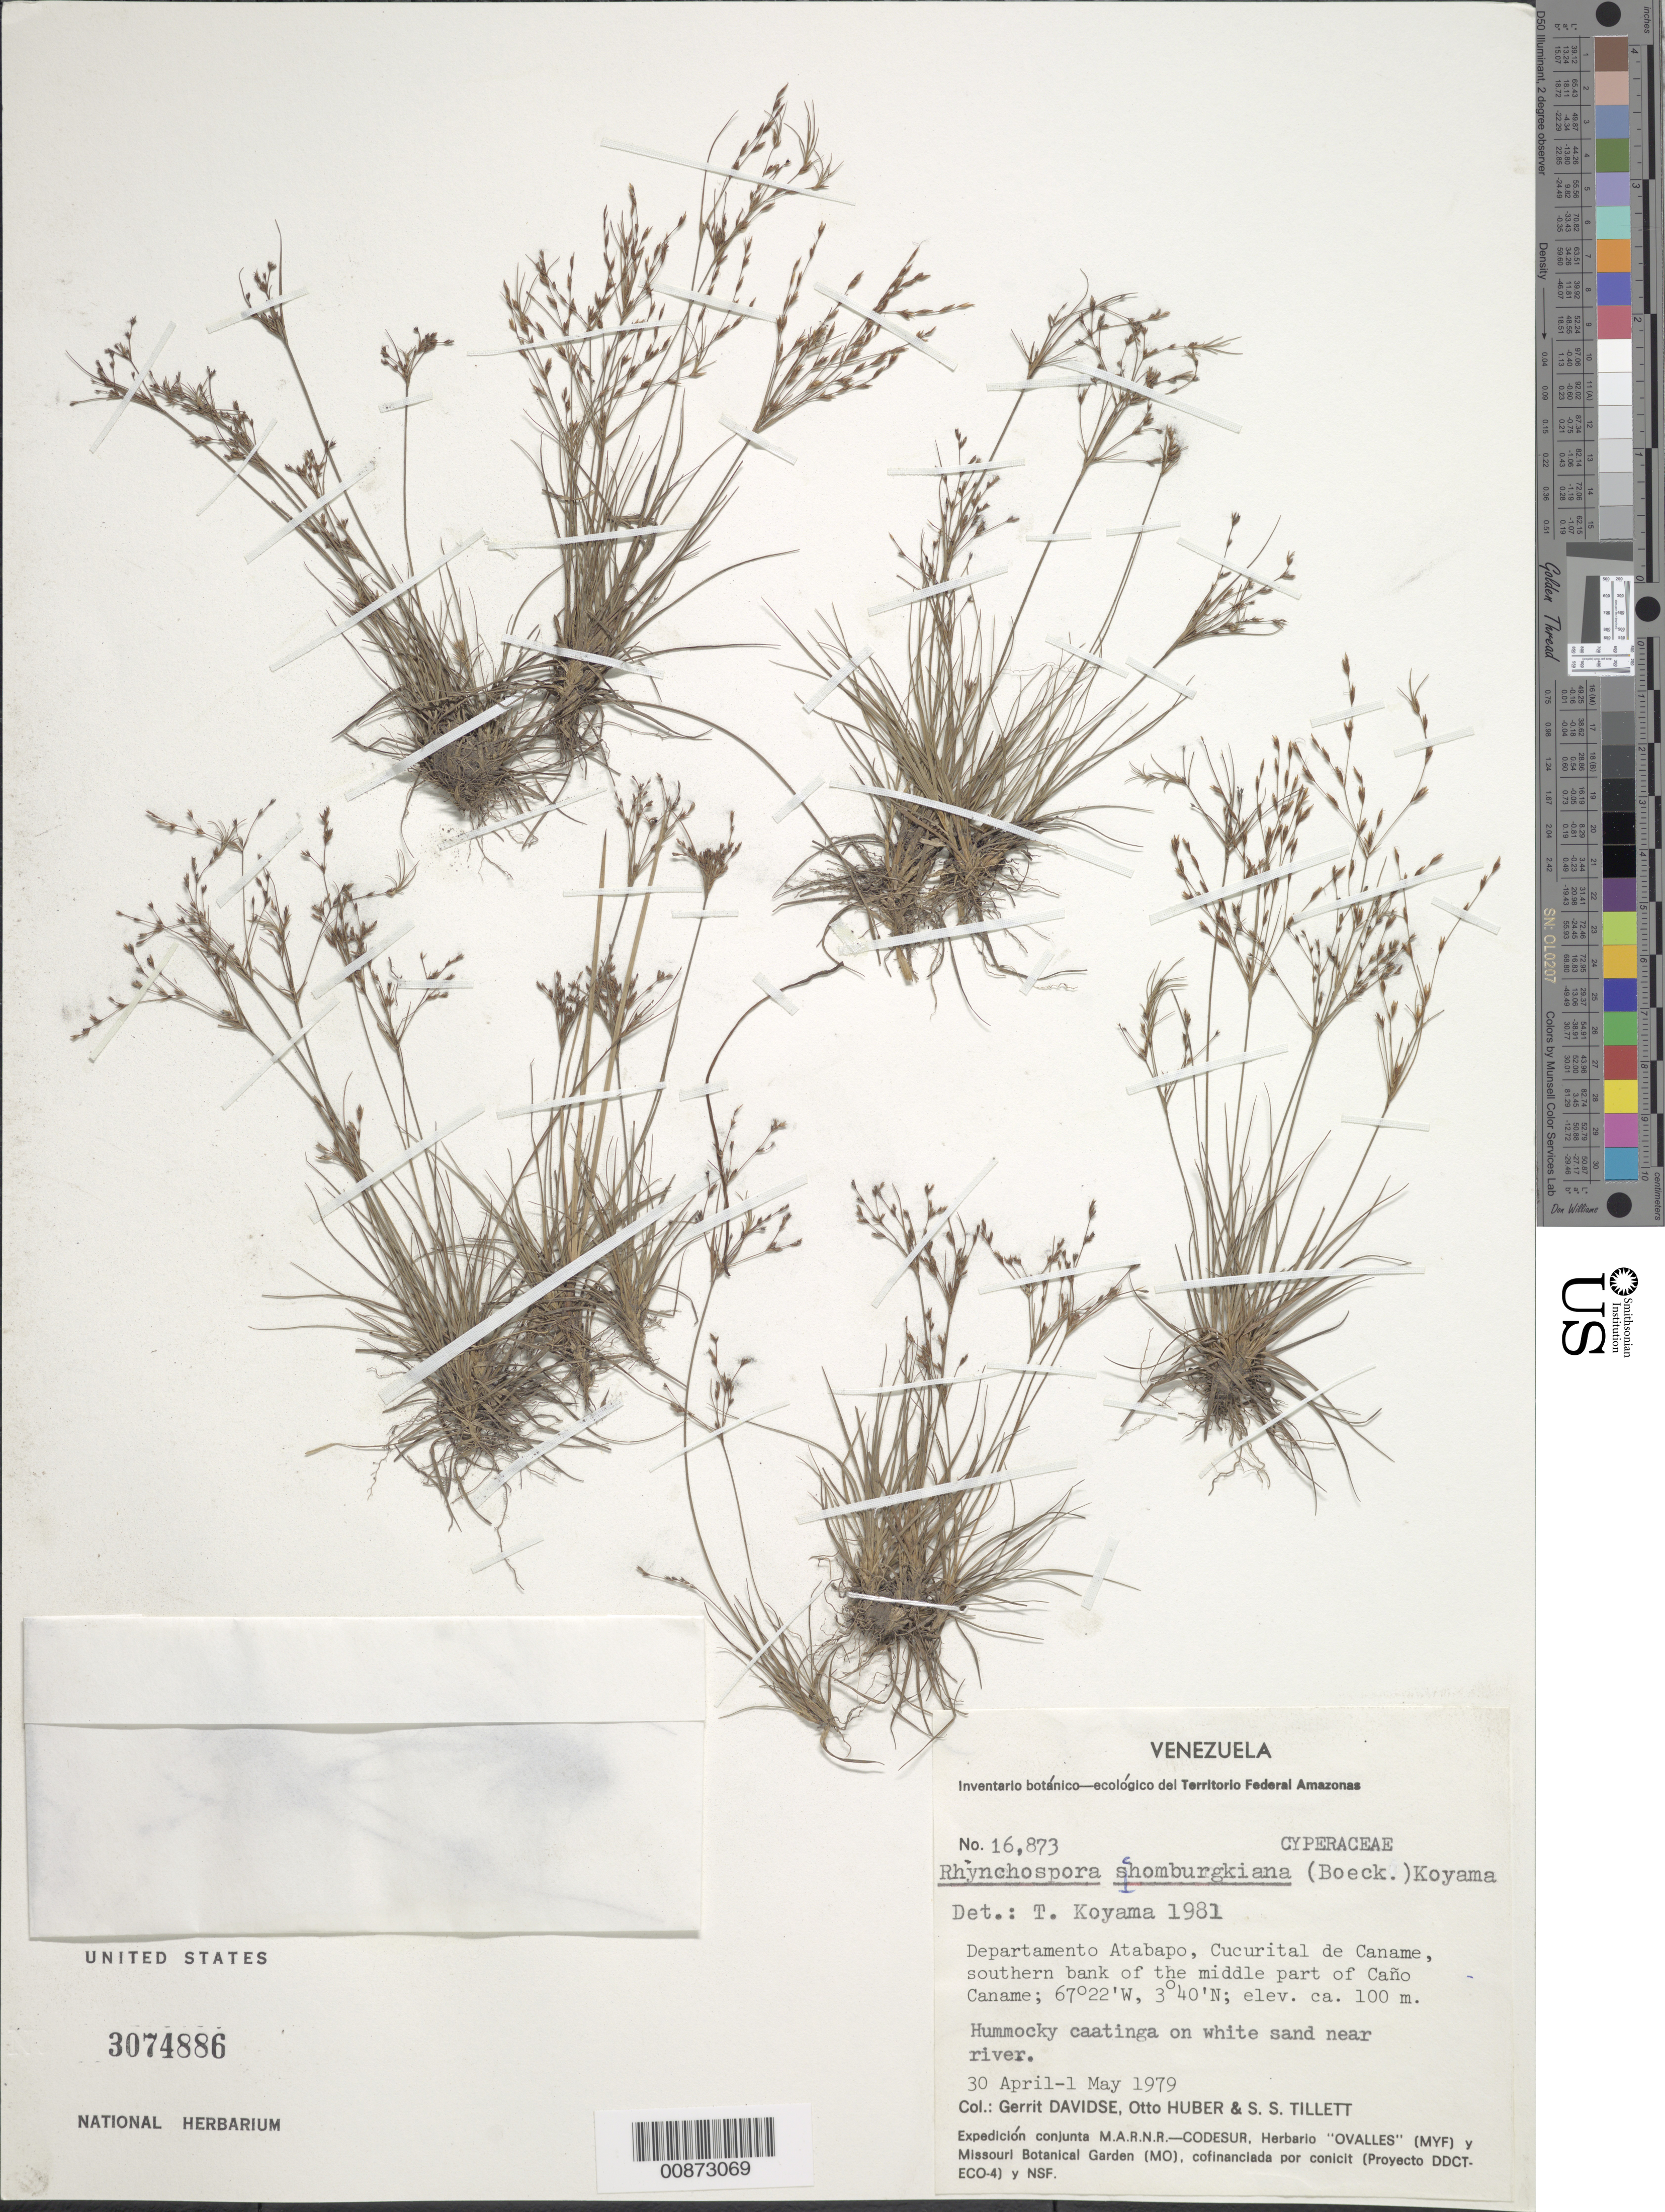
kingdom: Plantae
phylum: Tracheophyta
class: Liliopsida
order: Poales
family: Cyperaceae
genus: Rhynchospora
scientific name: Rhynchospora schomburgkiana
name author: (Boeckeler) T. Koyama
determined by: Koyama, Tetsuo M.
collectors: G. Davidse, O. Huber & S. S. Tillett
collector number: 16873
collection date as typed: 30-Apr-79 to 1-May-79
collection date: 1979-04-30/1979-05-01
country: Venezuela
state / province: Amazonas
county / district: Atabapo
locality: Cucurital de Caname, southern bank of the middle part of Caño Caname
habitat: Hummocky caatinga on white sand near river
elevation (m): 100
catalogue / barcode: US 3074886